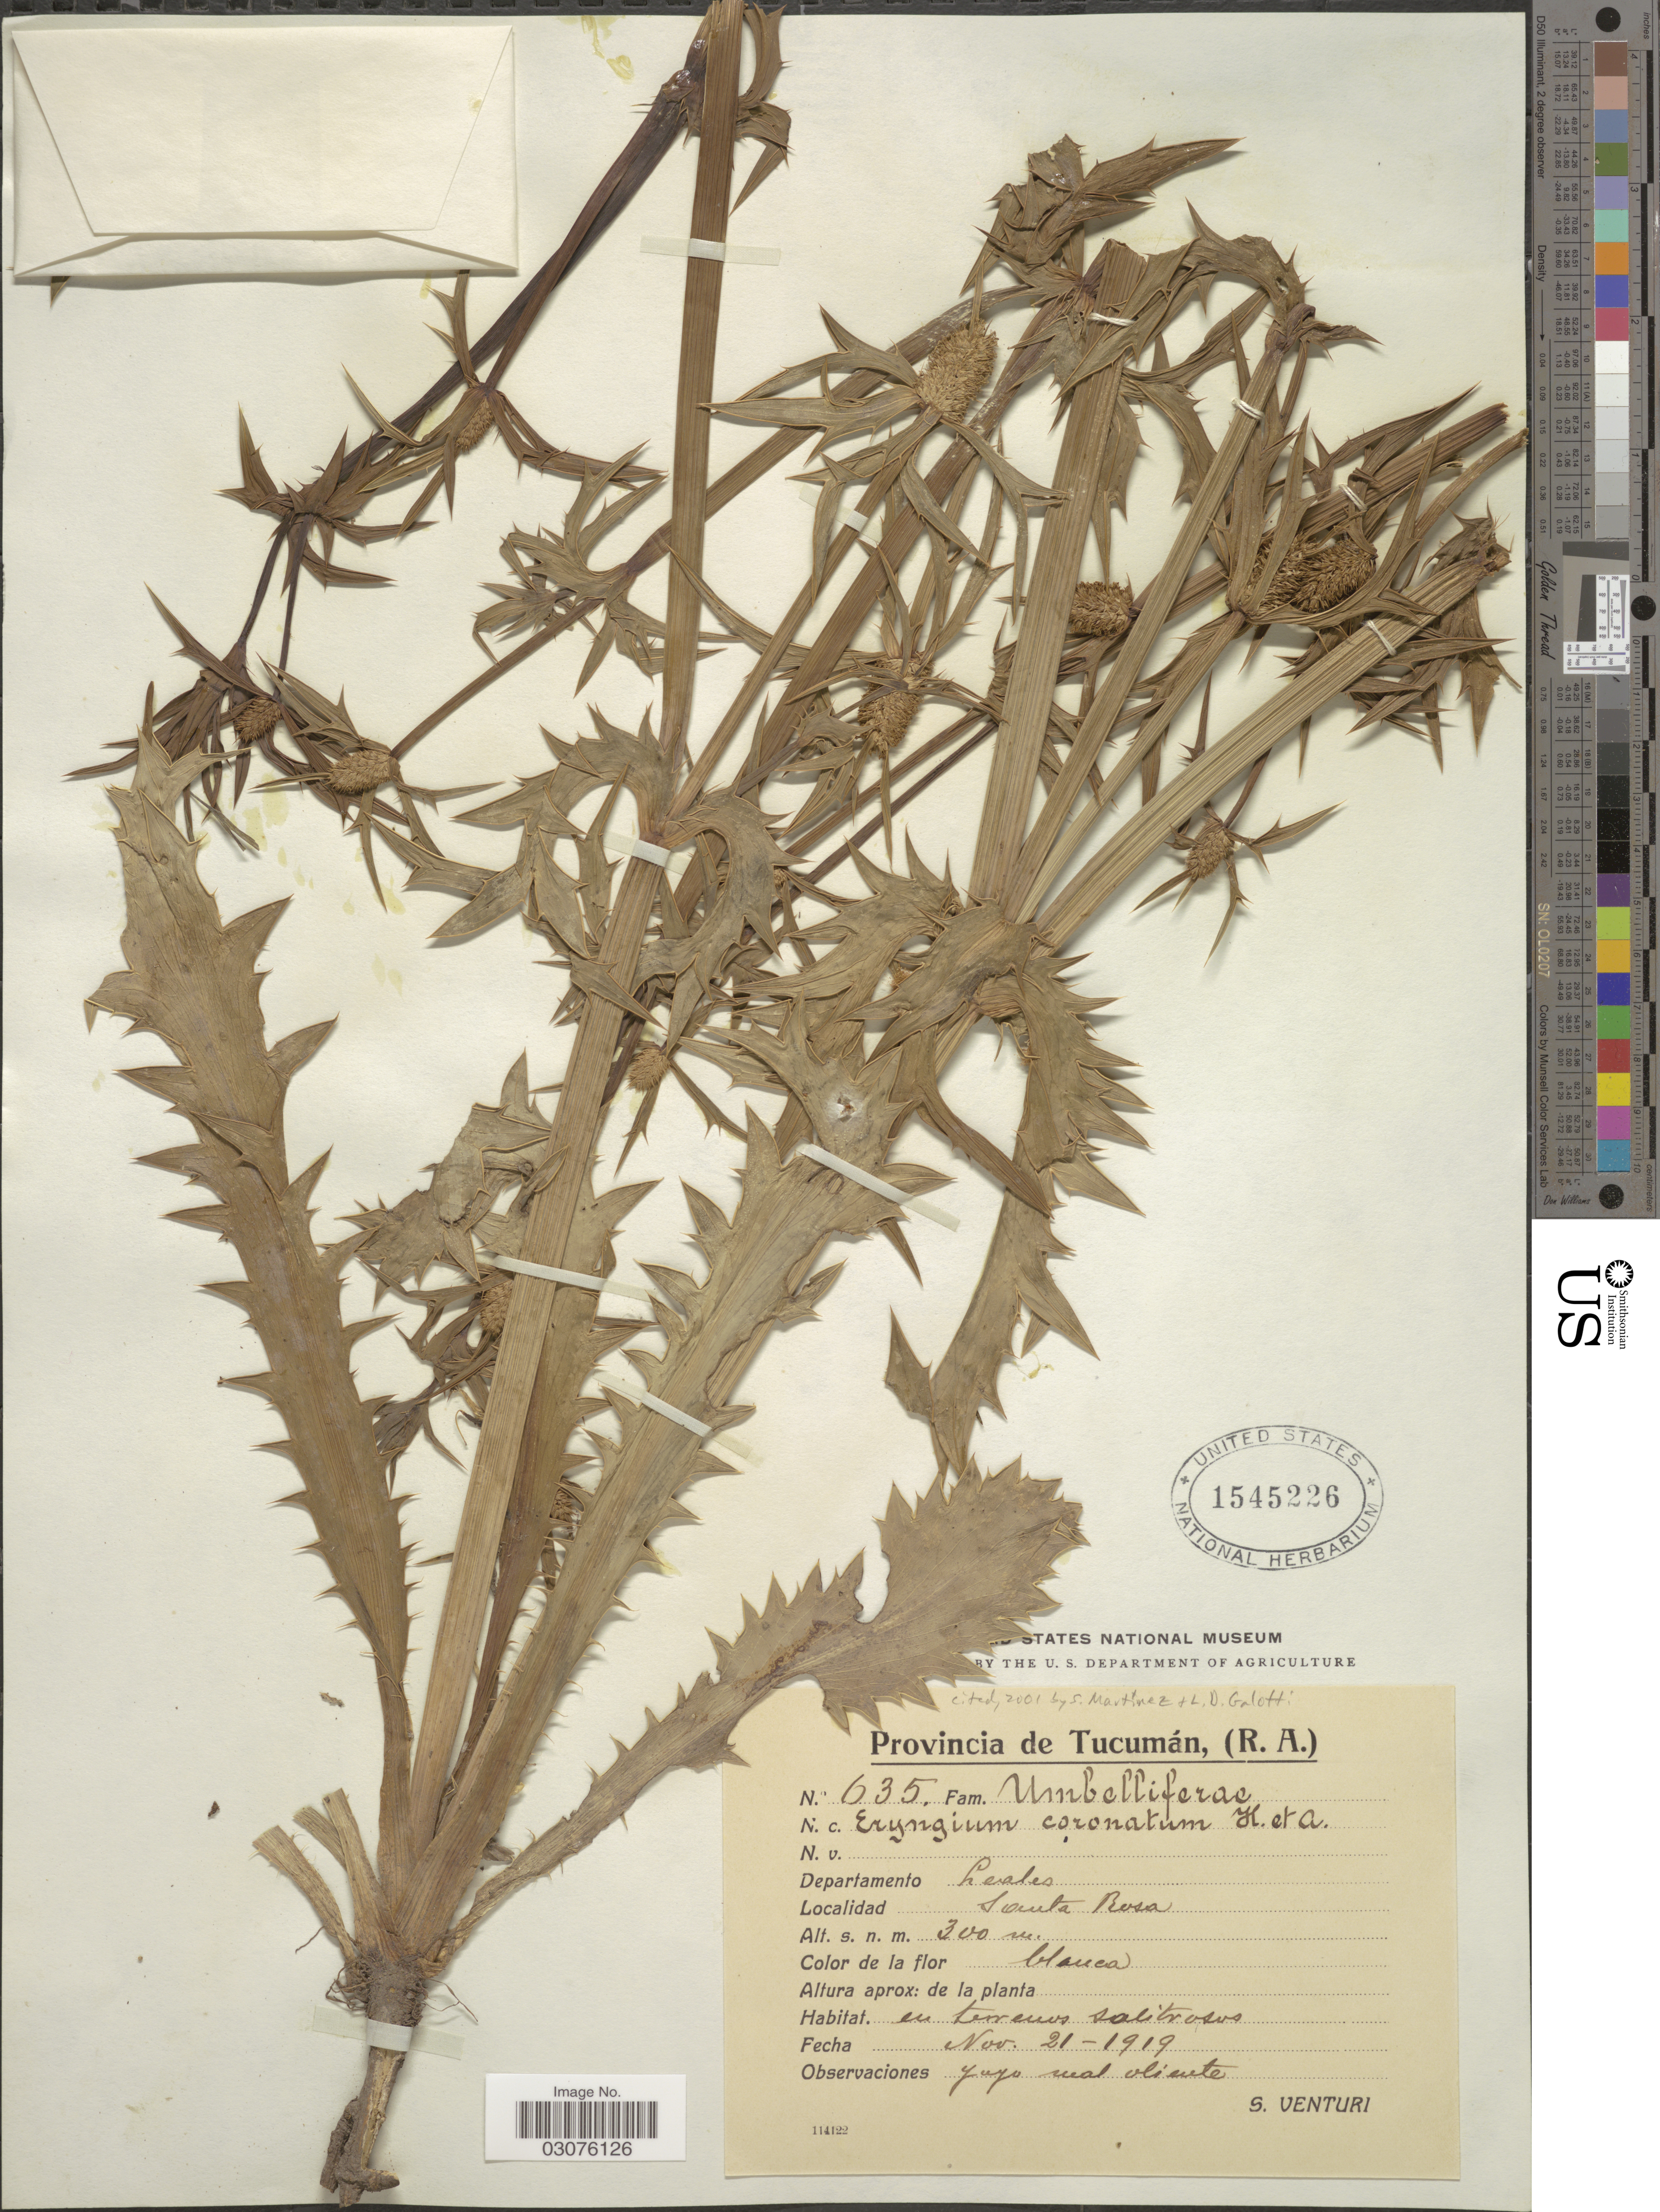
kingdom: Plantae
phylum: Tracheophyta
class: Magnoliopsida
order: Apiales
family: Apiaceae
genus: Eryngium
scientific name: Eryngium coronatum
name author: Hook. & Arn.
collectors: S. Venturi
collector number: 635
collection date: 1919-11-21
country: Argentina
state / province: Tucuman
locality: Provincia de Tucumán, (R.A.). Departamento Leales. Santa Rosa.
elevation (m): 300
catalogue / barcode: US 1545226